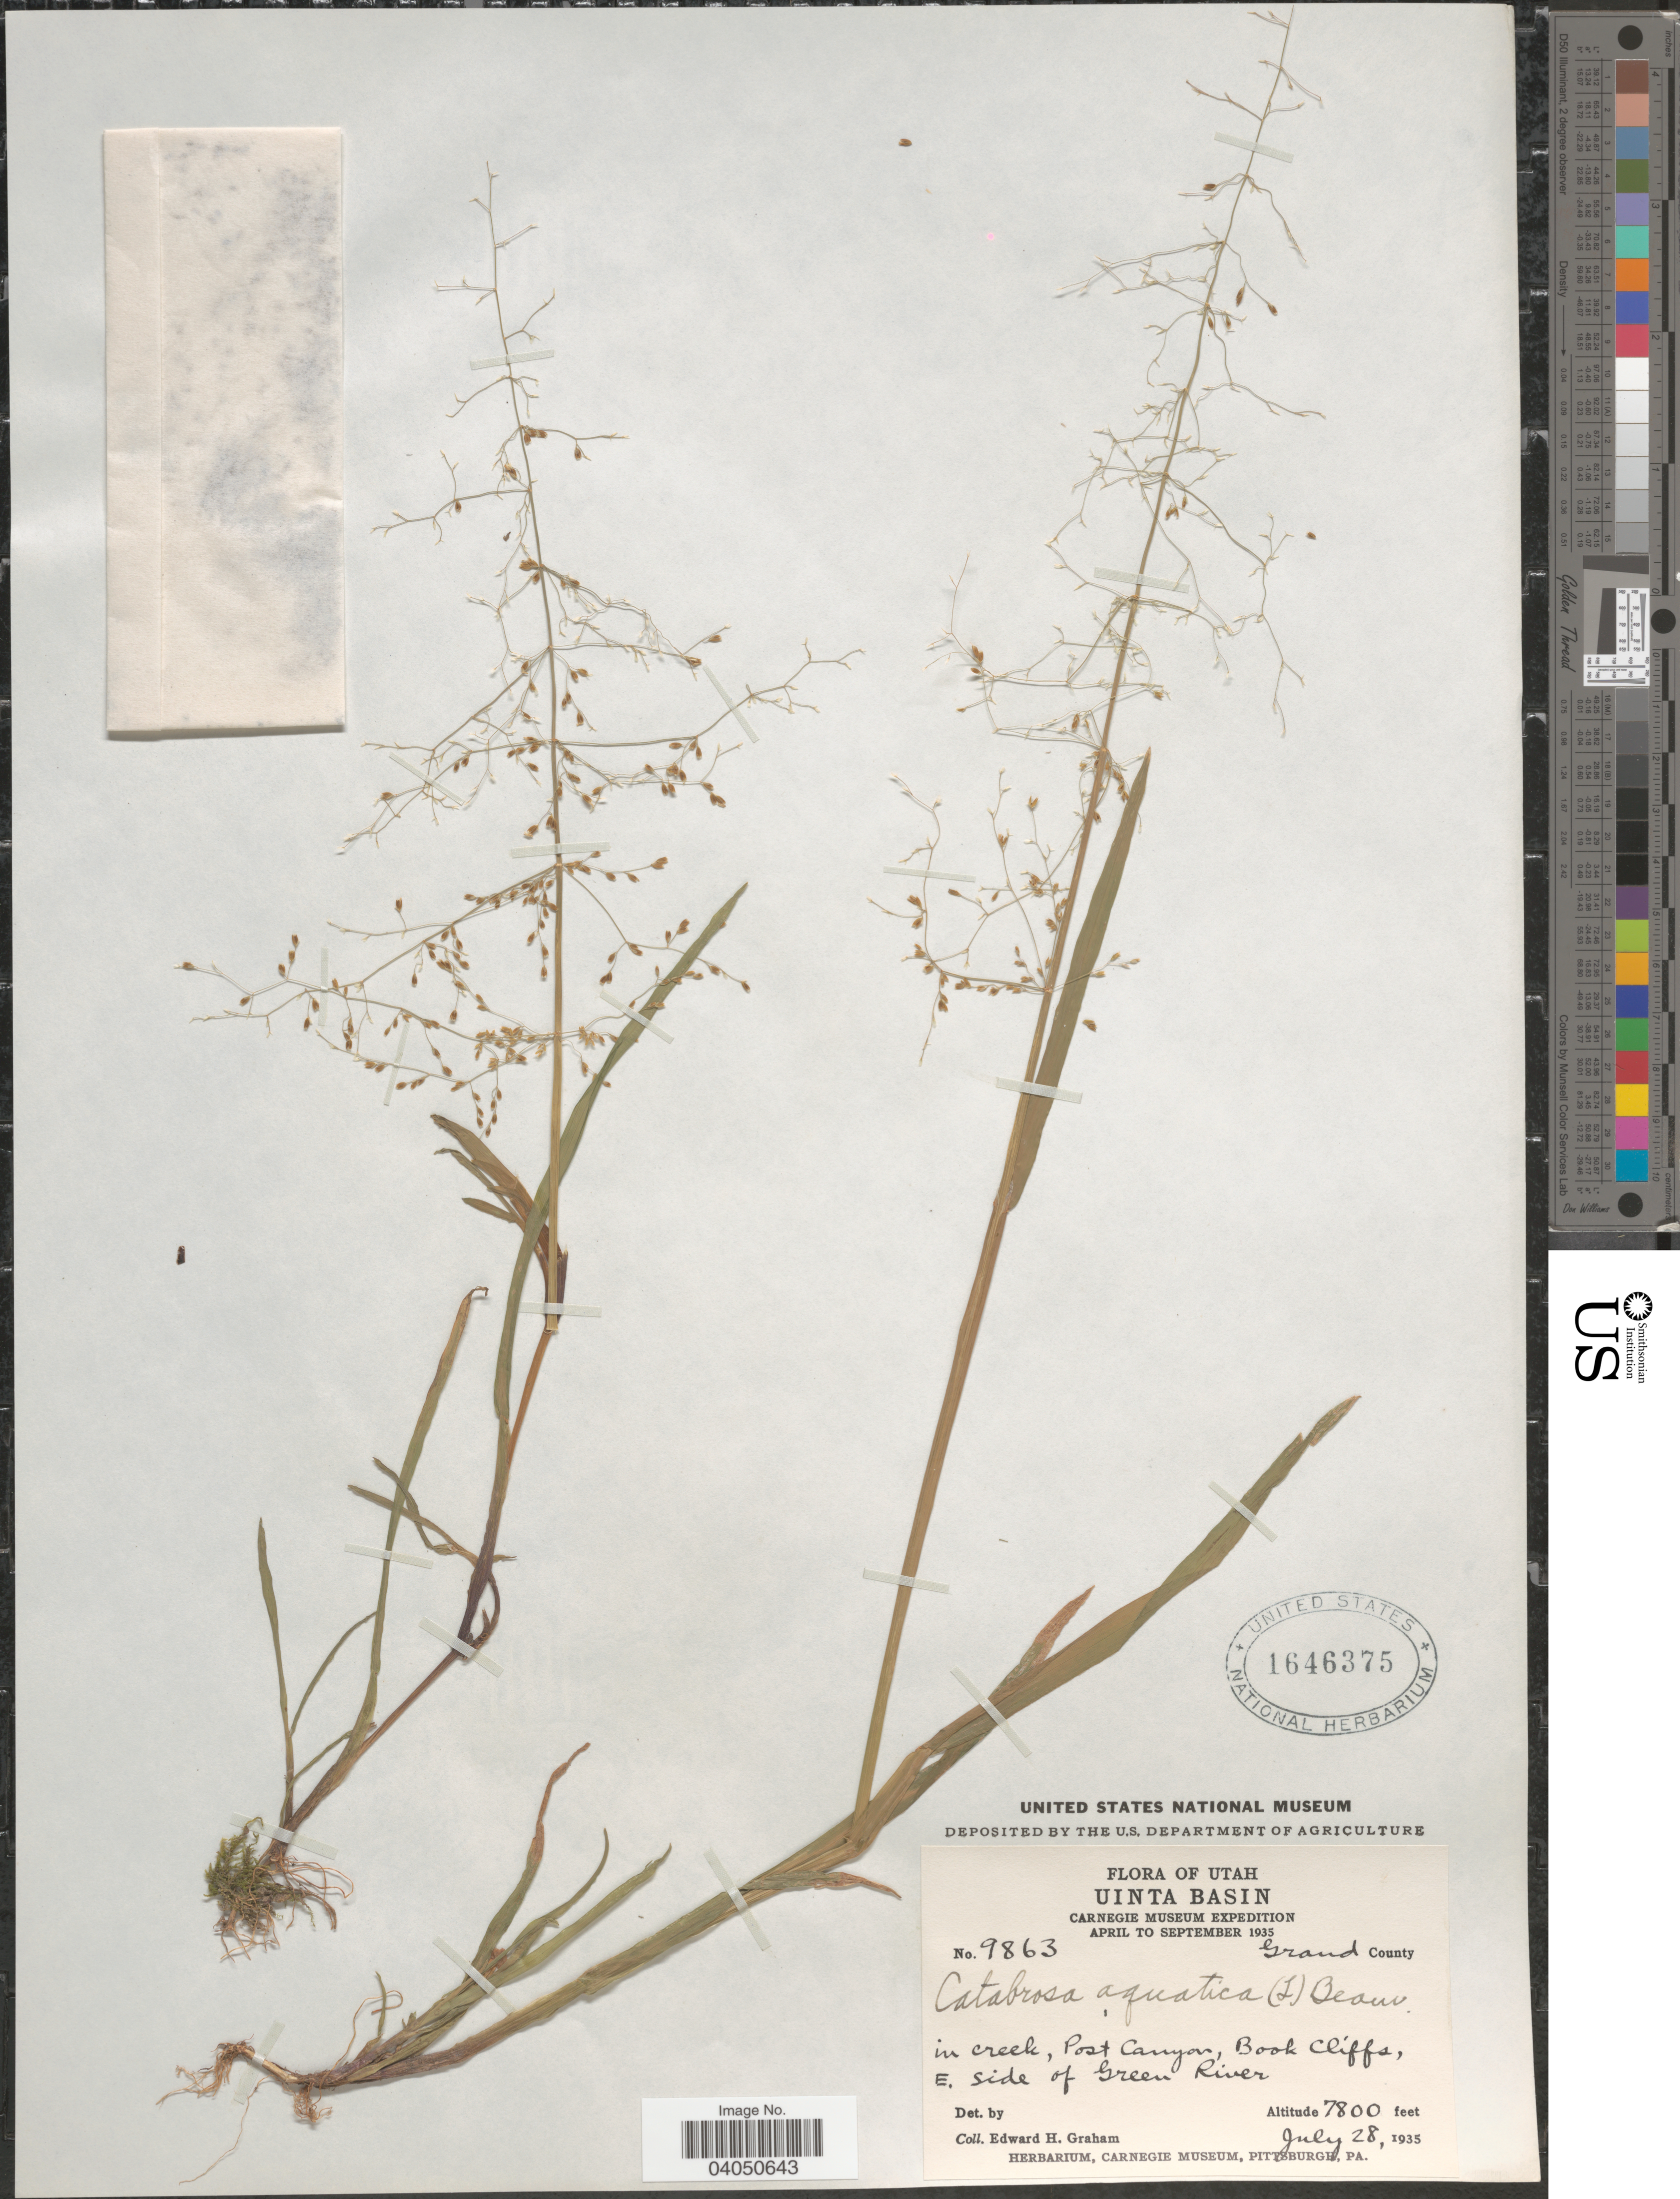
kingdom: Plantae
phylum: Tracheophyta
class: Liliopsida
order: Poales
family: Poaceae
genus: Catabrosa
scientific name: Catabrosa aquatica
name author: (L.) P. Beauv.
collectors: E. H. Graham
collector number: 9863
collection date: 1935-07-28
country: United States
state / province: Utah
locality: Uinta Basin. Grand County. In creek, Post Canyon, Book Cliffs, E. side of Green River.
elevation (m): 2377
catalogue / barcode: US 1646375